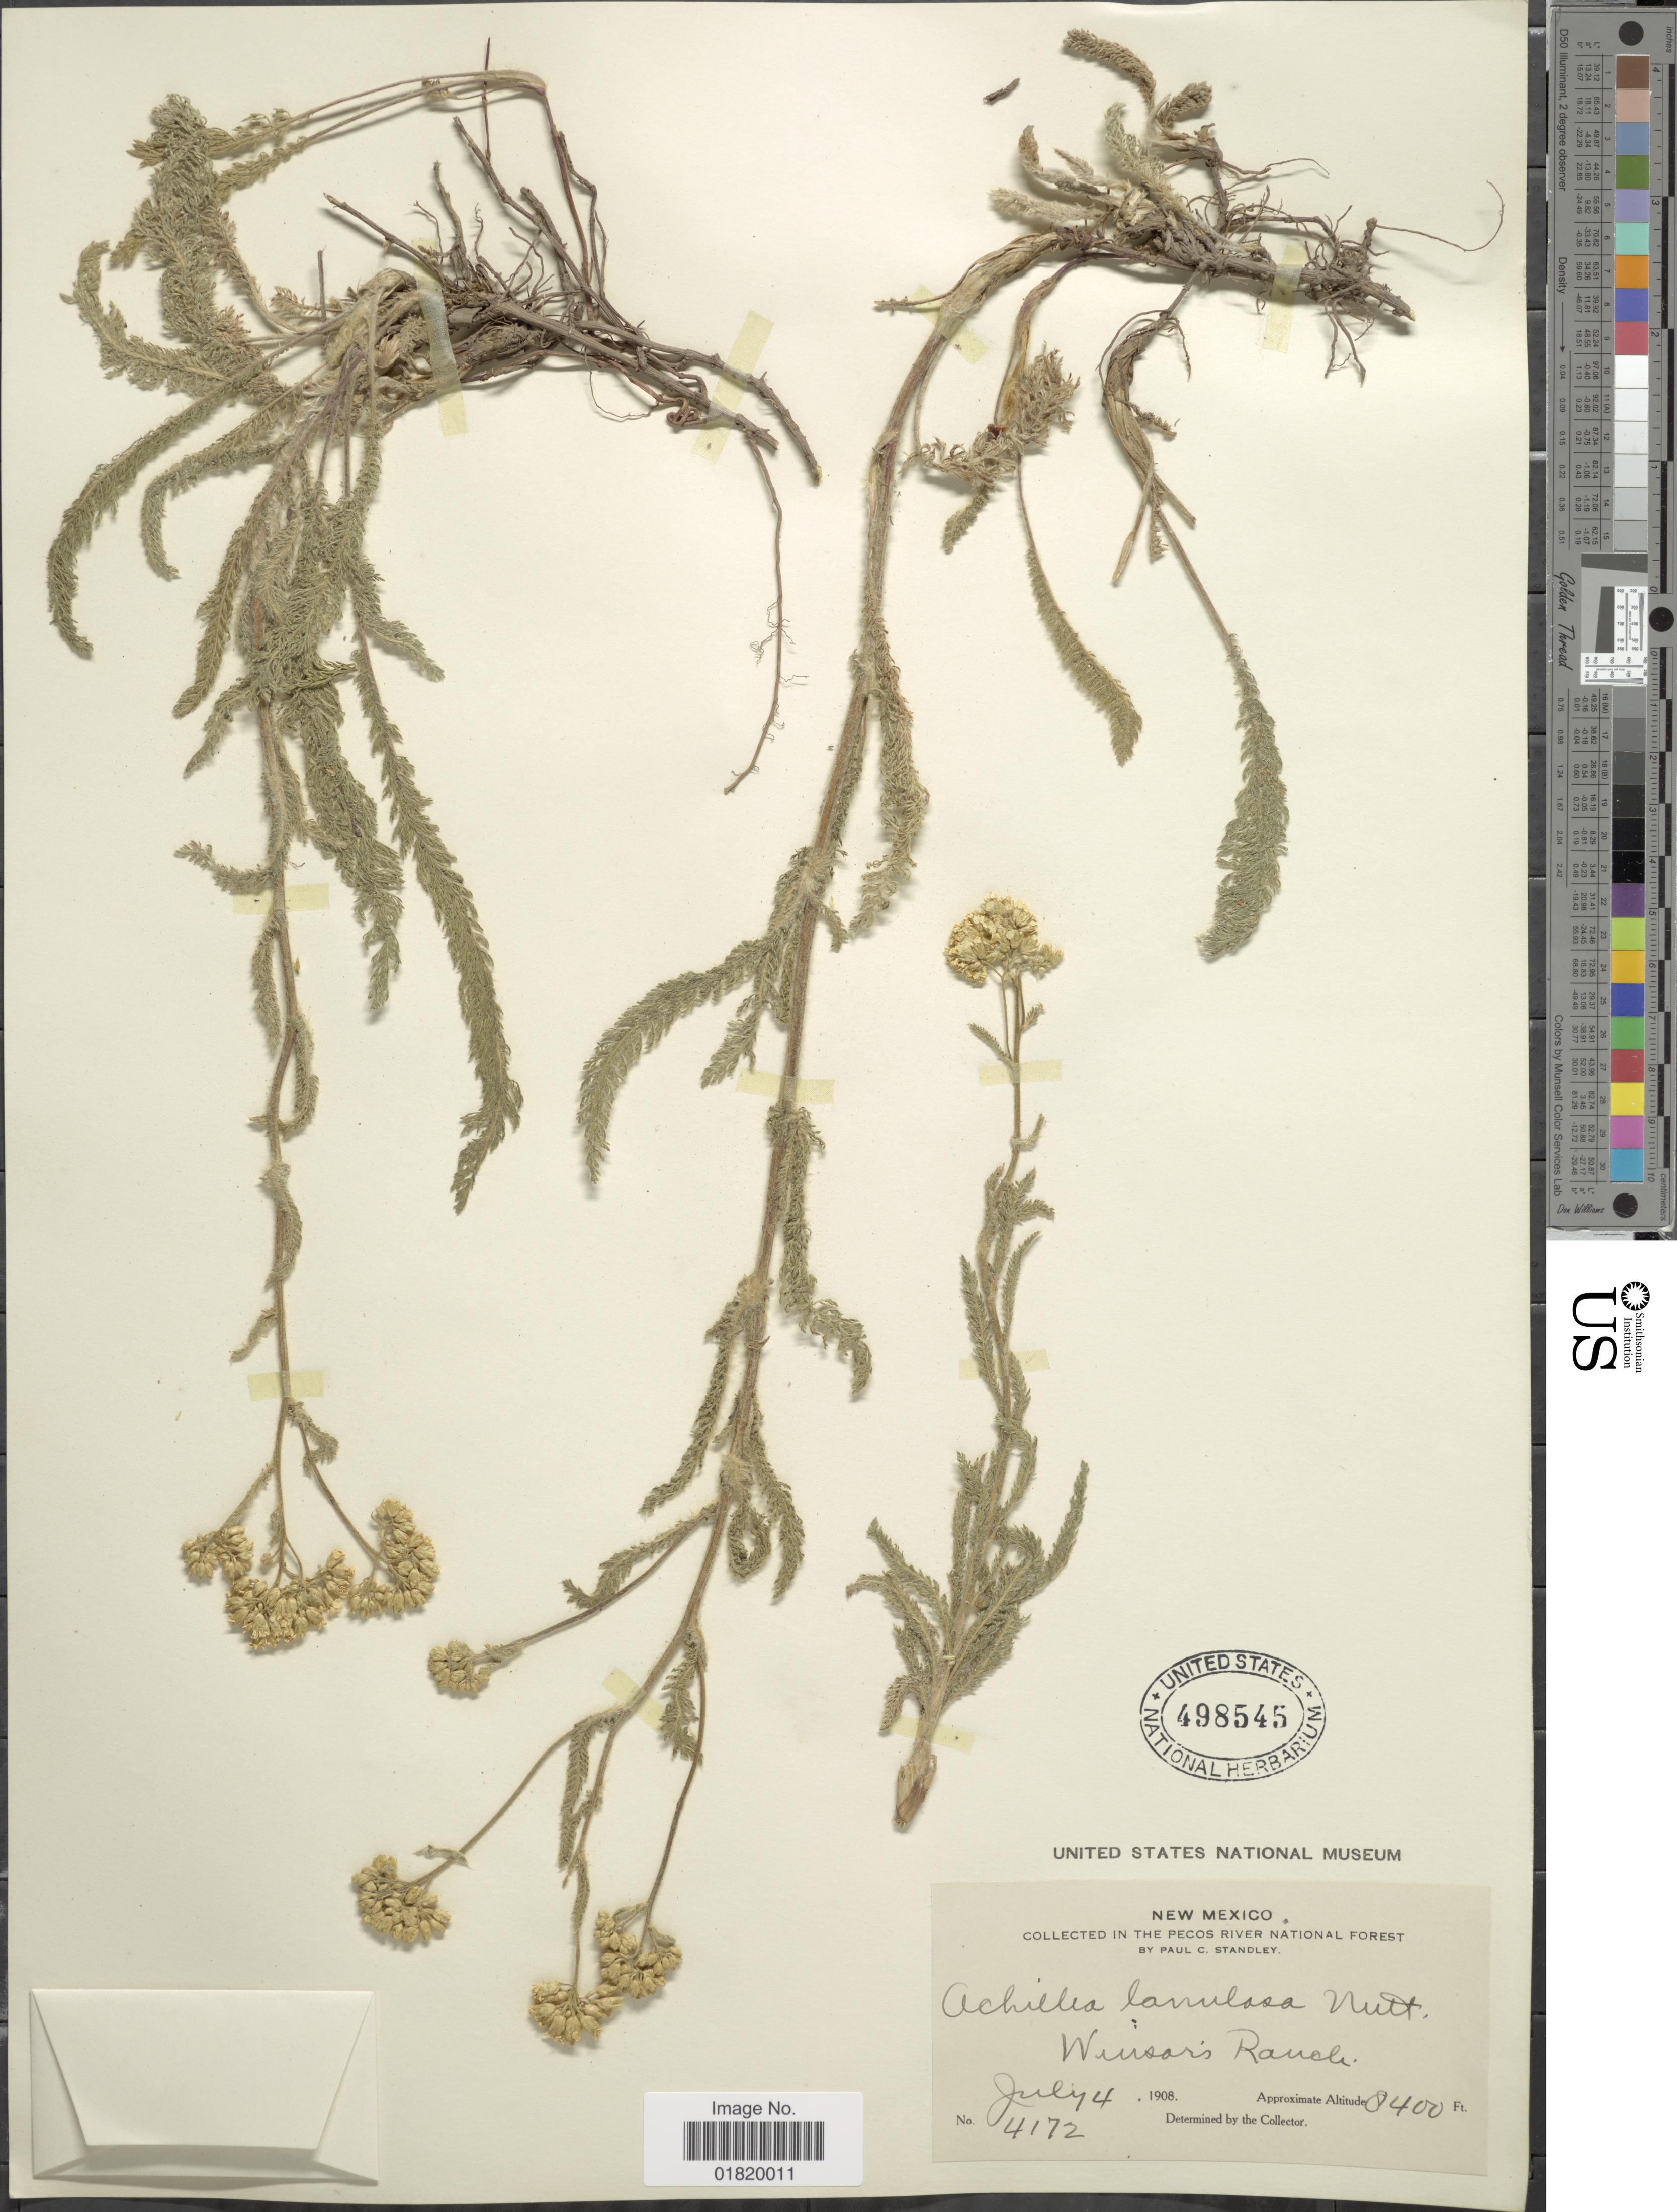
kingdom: Plantae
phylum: Tracheophyta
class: Magnoliopsida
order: Asterales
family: Asteraceae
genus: Achillea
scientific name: Achillea lanulosa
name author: Nutt.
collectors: P. C. Standley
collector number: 4172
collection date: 1908-07-04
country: United States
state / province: New Mexico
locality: The Pecos River National Forest. Winsor's Ranch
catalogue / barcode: US 498545